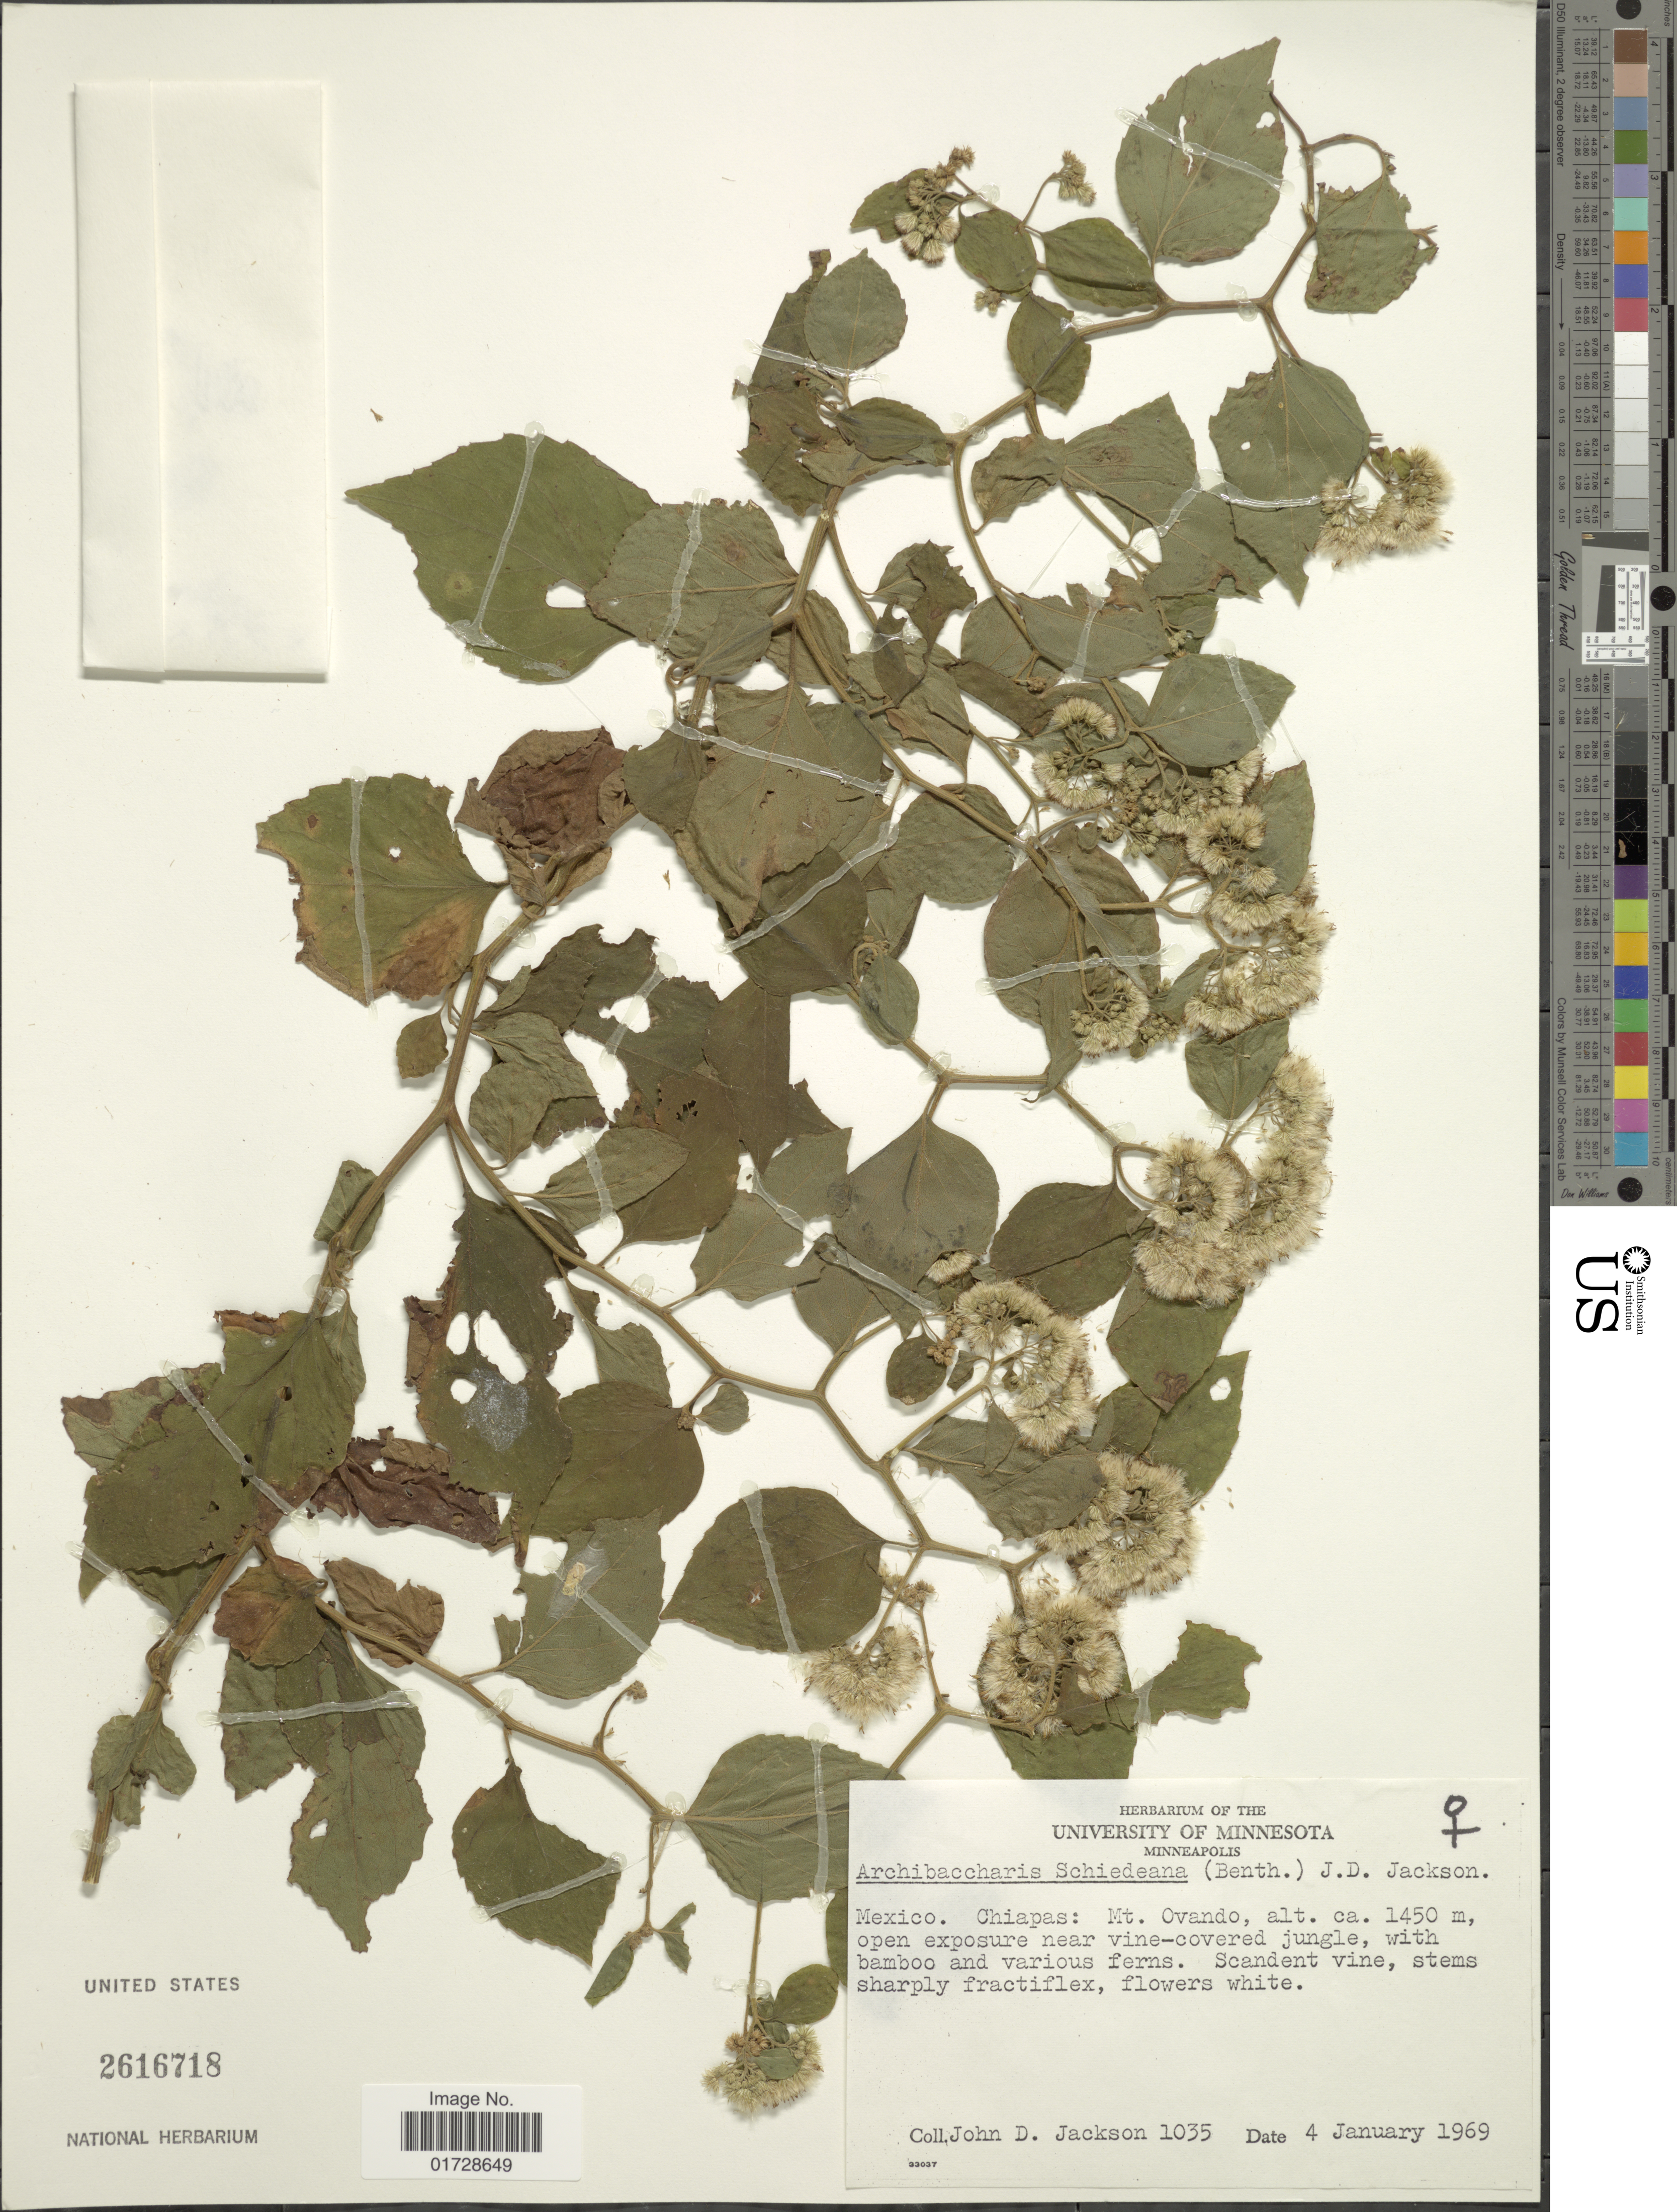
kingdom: Plantae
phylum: Tracheophyta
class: Magnoliopsida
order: Asterales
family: Asteraceae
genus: Archibaccharis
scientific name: Archibaccharis schiedeana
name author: (Benth.) J.D. Jacks.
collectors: J. Jackson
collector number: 1035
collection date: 1969-01-04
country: Mexico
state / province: Chiapas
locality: Mt. Ovando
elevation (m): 1450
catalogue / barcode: US 2616718